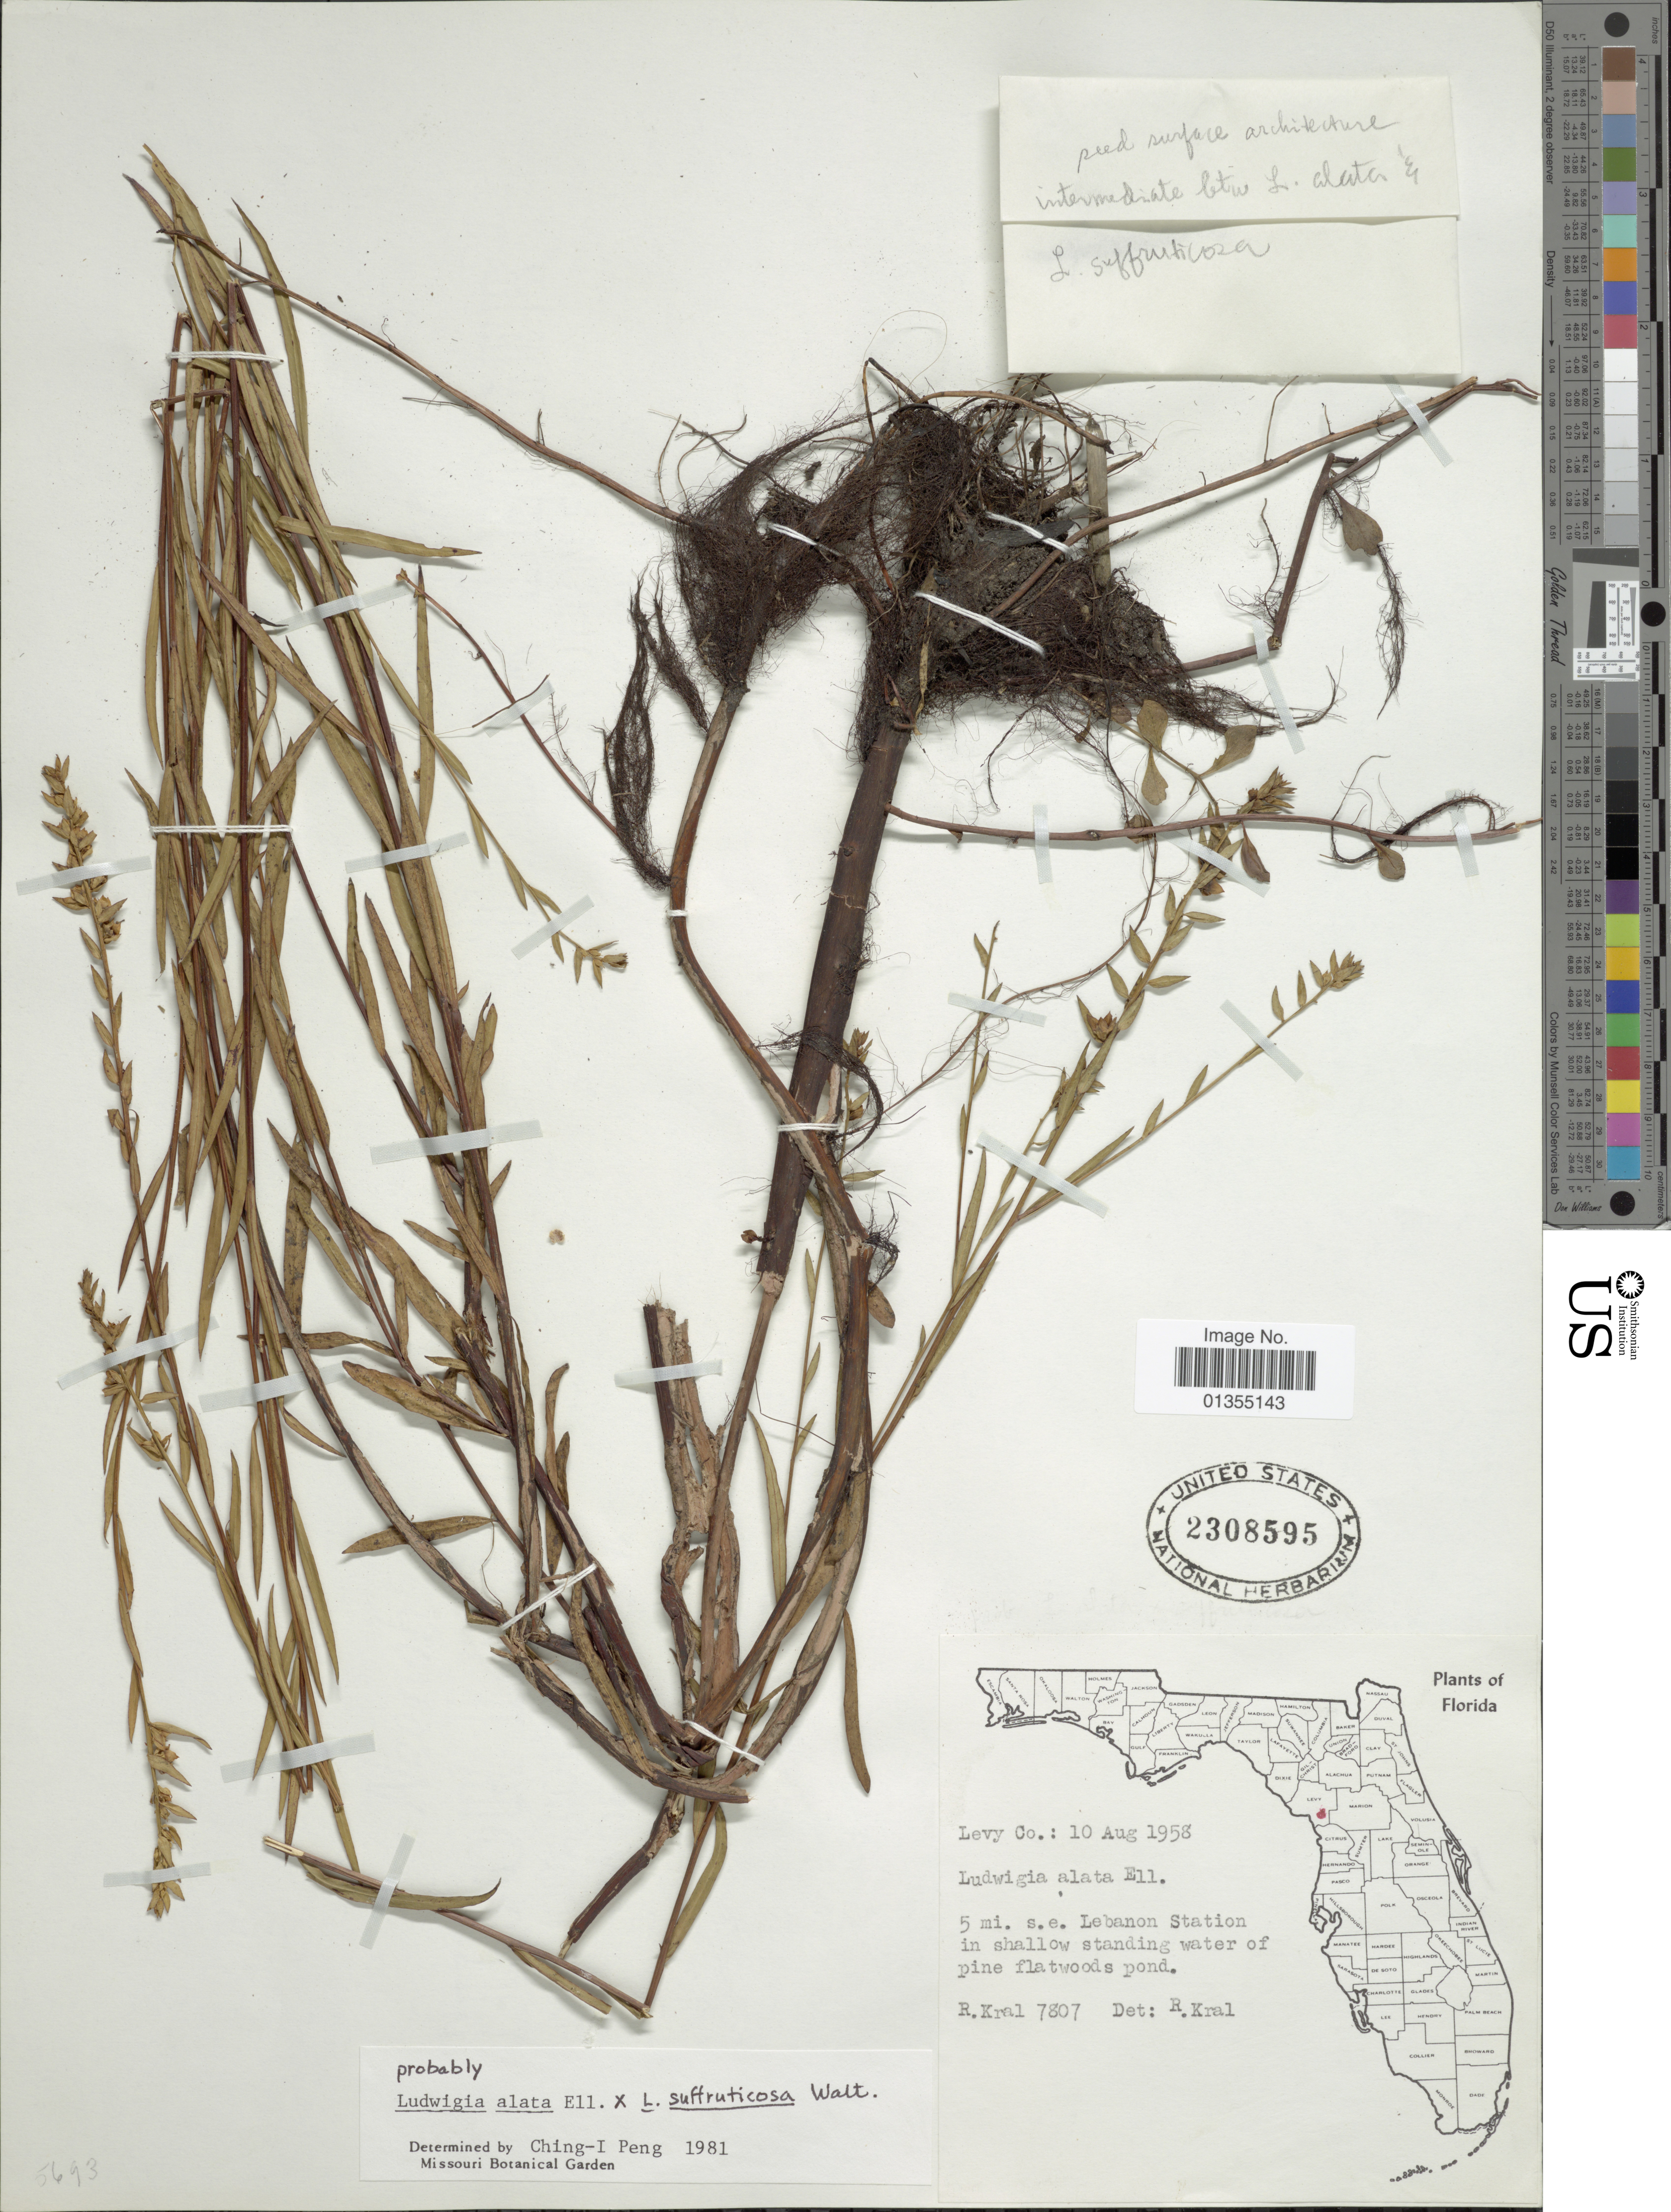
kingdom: Plantae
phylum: Tracheophyta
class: Magnoliopsida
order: Myrtales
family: Onagraceae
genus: Ludwigia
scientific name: Ludwigia suffruticosa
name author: Walter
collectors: R. Kral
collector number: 7807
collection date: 1958-08-10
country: United States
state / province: Florida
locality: Levy Co, 5 mi s.e. Lebanon Station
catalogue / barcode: US 2308595